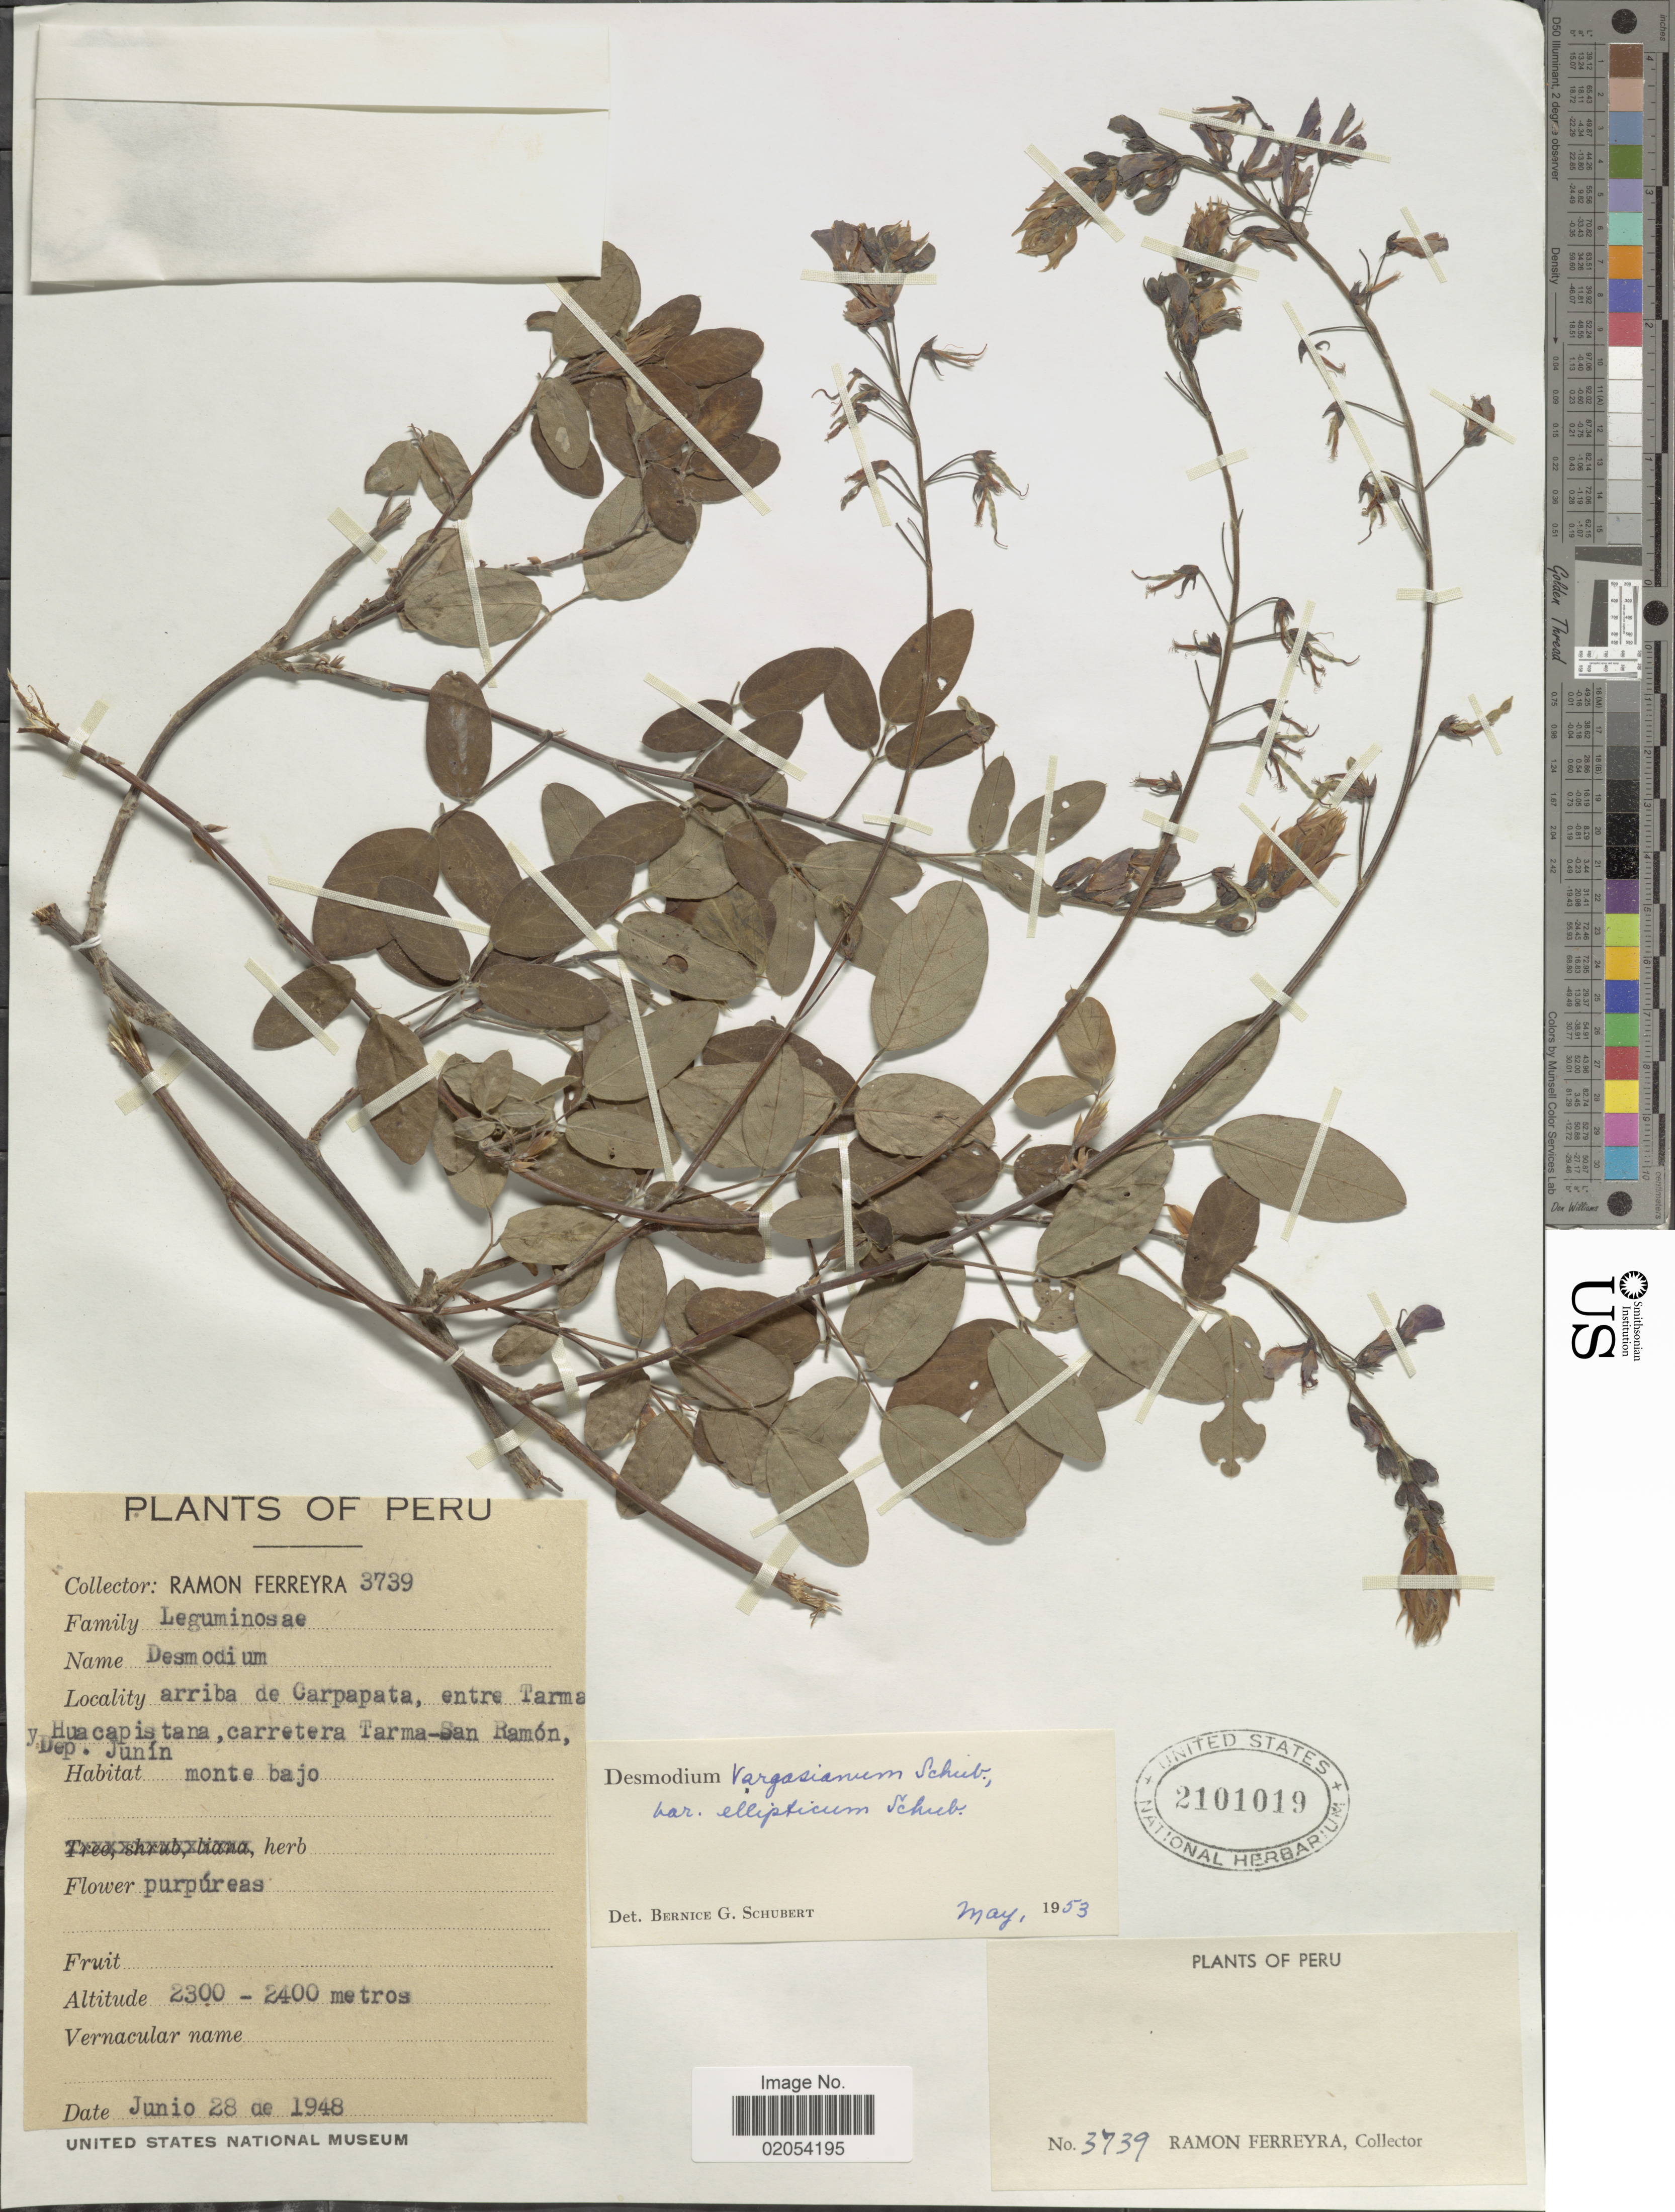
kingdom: Plantae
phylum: Tracheophyta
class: Magnoliopsida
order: Fabales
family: Fabaceae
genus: Desmodium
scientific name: Desmodium vargasianum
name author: B.G. Schub.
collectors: R. A. Ferreyra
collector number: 3739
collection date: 1948-06-28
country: Peru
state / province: Junín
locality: Arriba de Carpapata, entre Tarma y Huacapistana, carretera Tarma-San Ramon, Dep. Junin.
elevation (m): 2300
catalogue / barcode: US 2101019